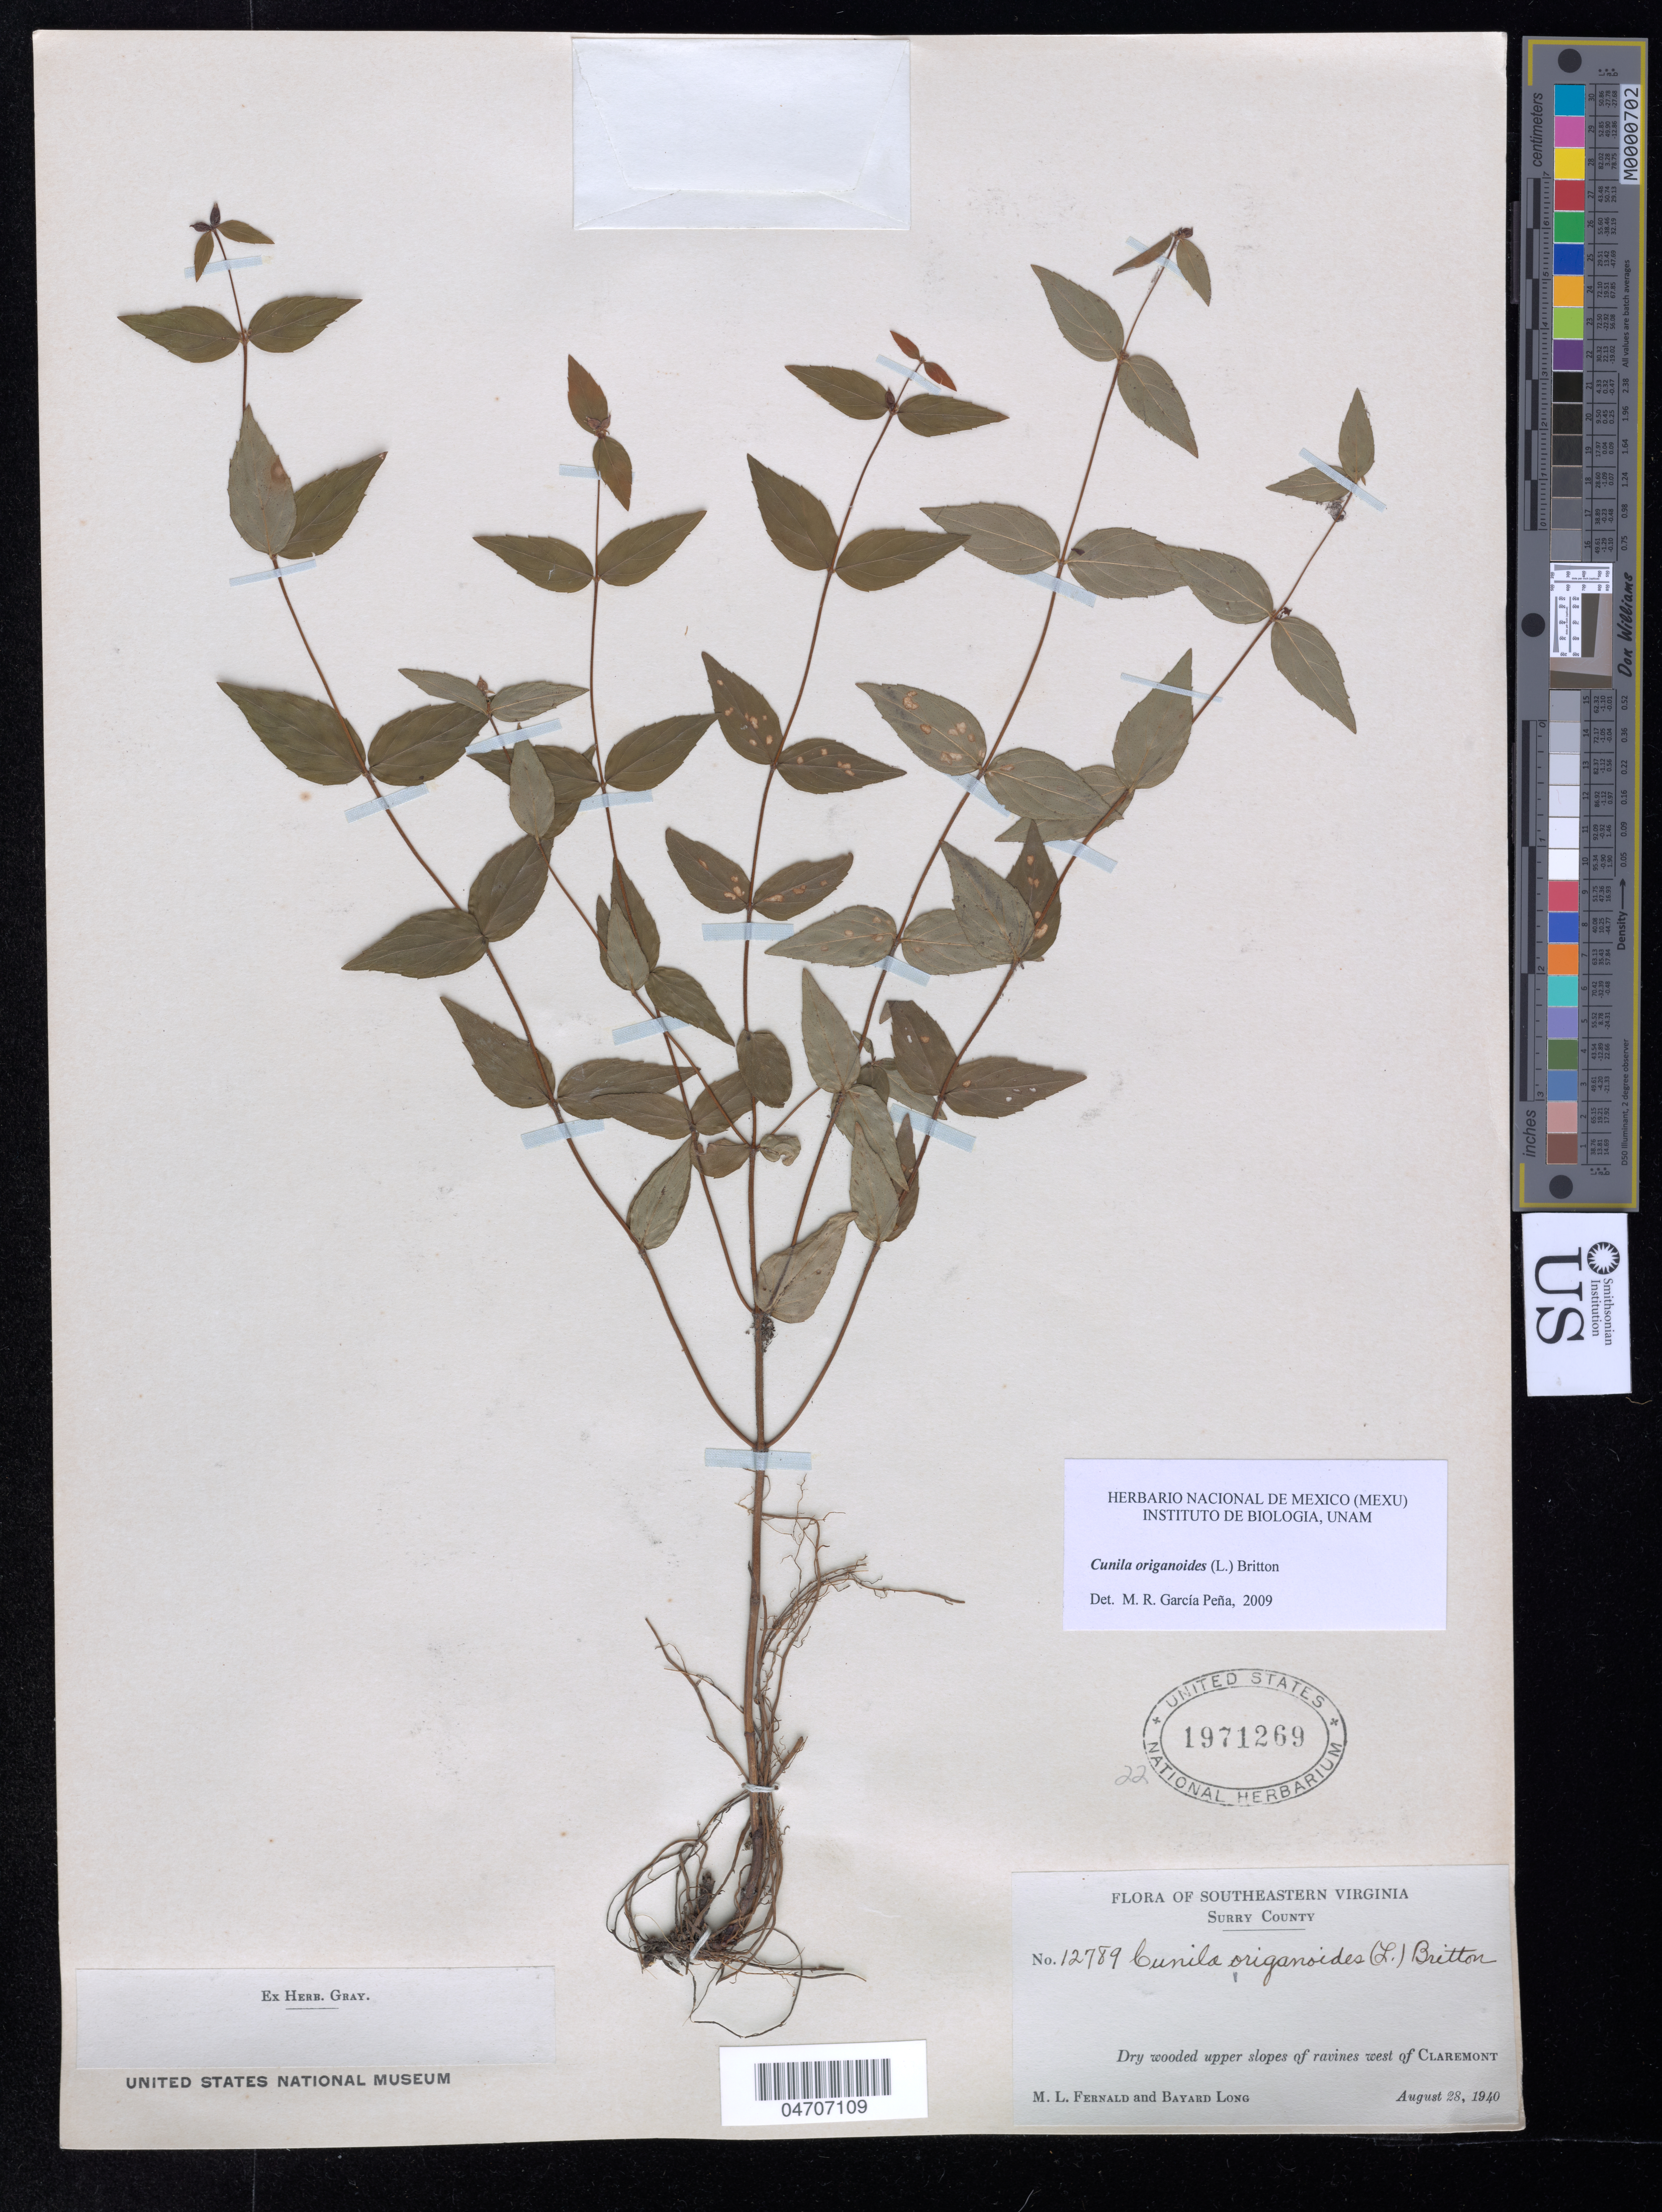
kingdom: Plantae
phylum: Tracheophyta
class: Magnoliopsida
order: Lamiales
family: Lamiaceae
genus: Cunila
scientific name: Cunila origanoides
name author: (L.) Britton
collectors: M. L. Fernald & B. Long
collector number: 12789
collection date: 1940-08-28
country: United States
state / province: Virginia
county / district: Surry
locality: Southeastern Virginia. Surry County. Dry wooded upper slopes of ravines west of Claremont.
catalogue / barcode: US 1971269